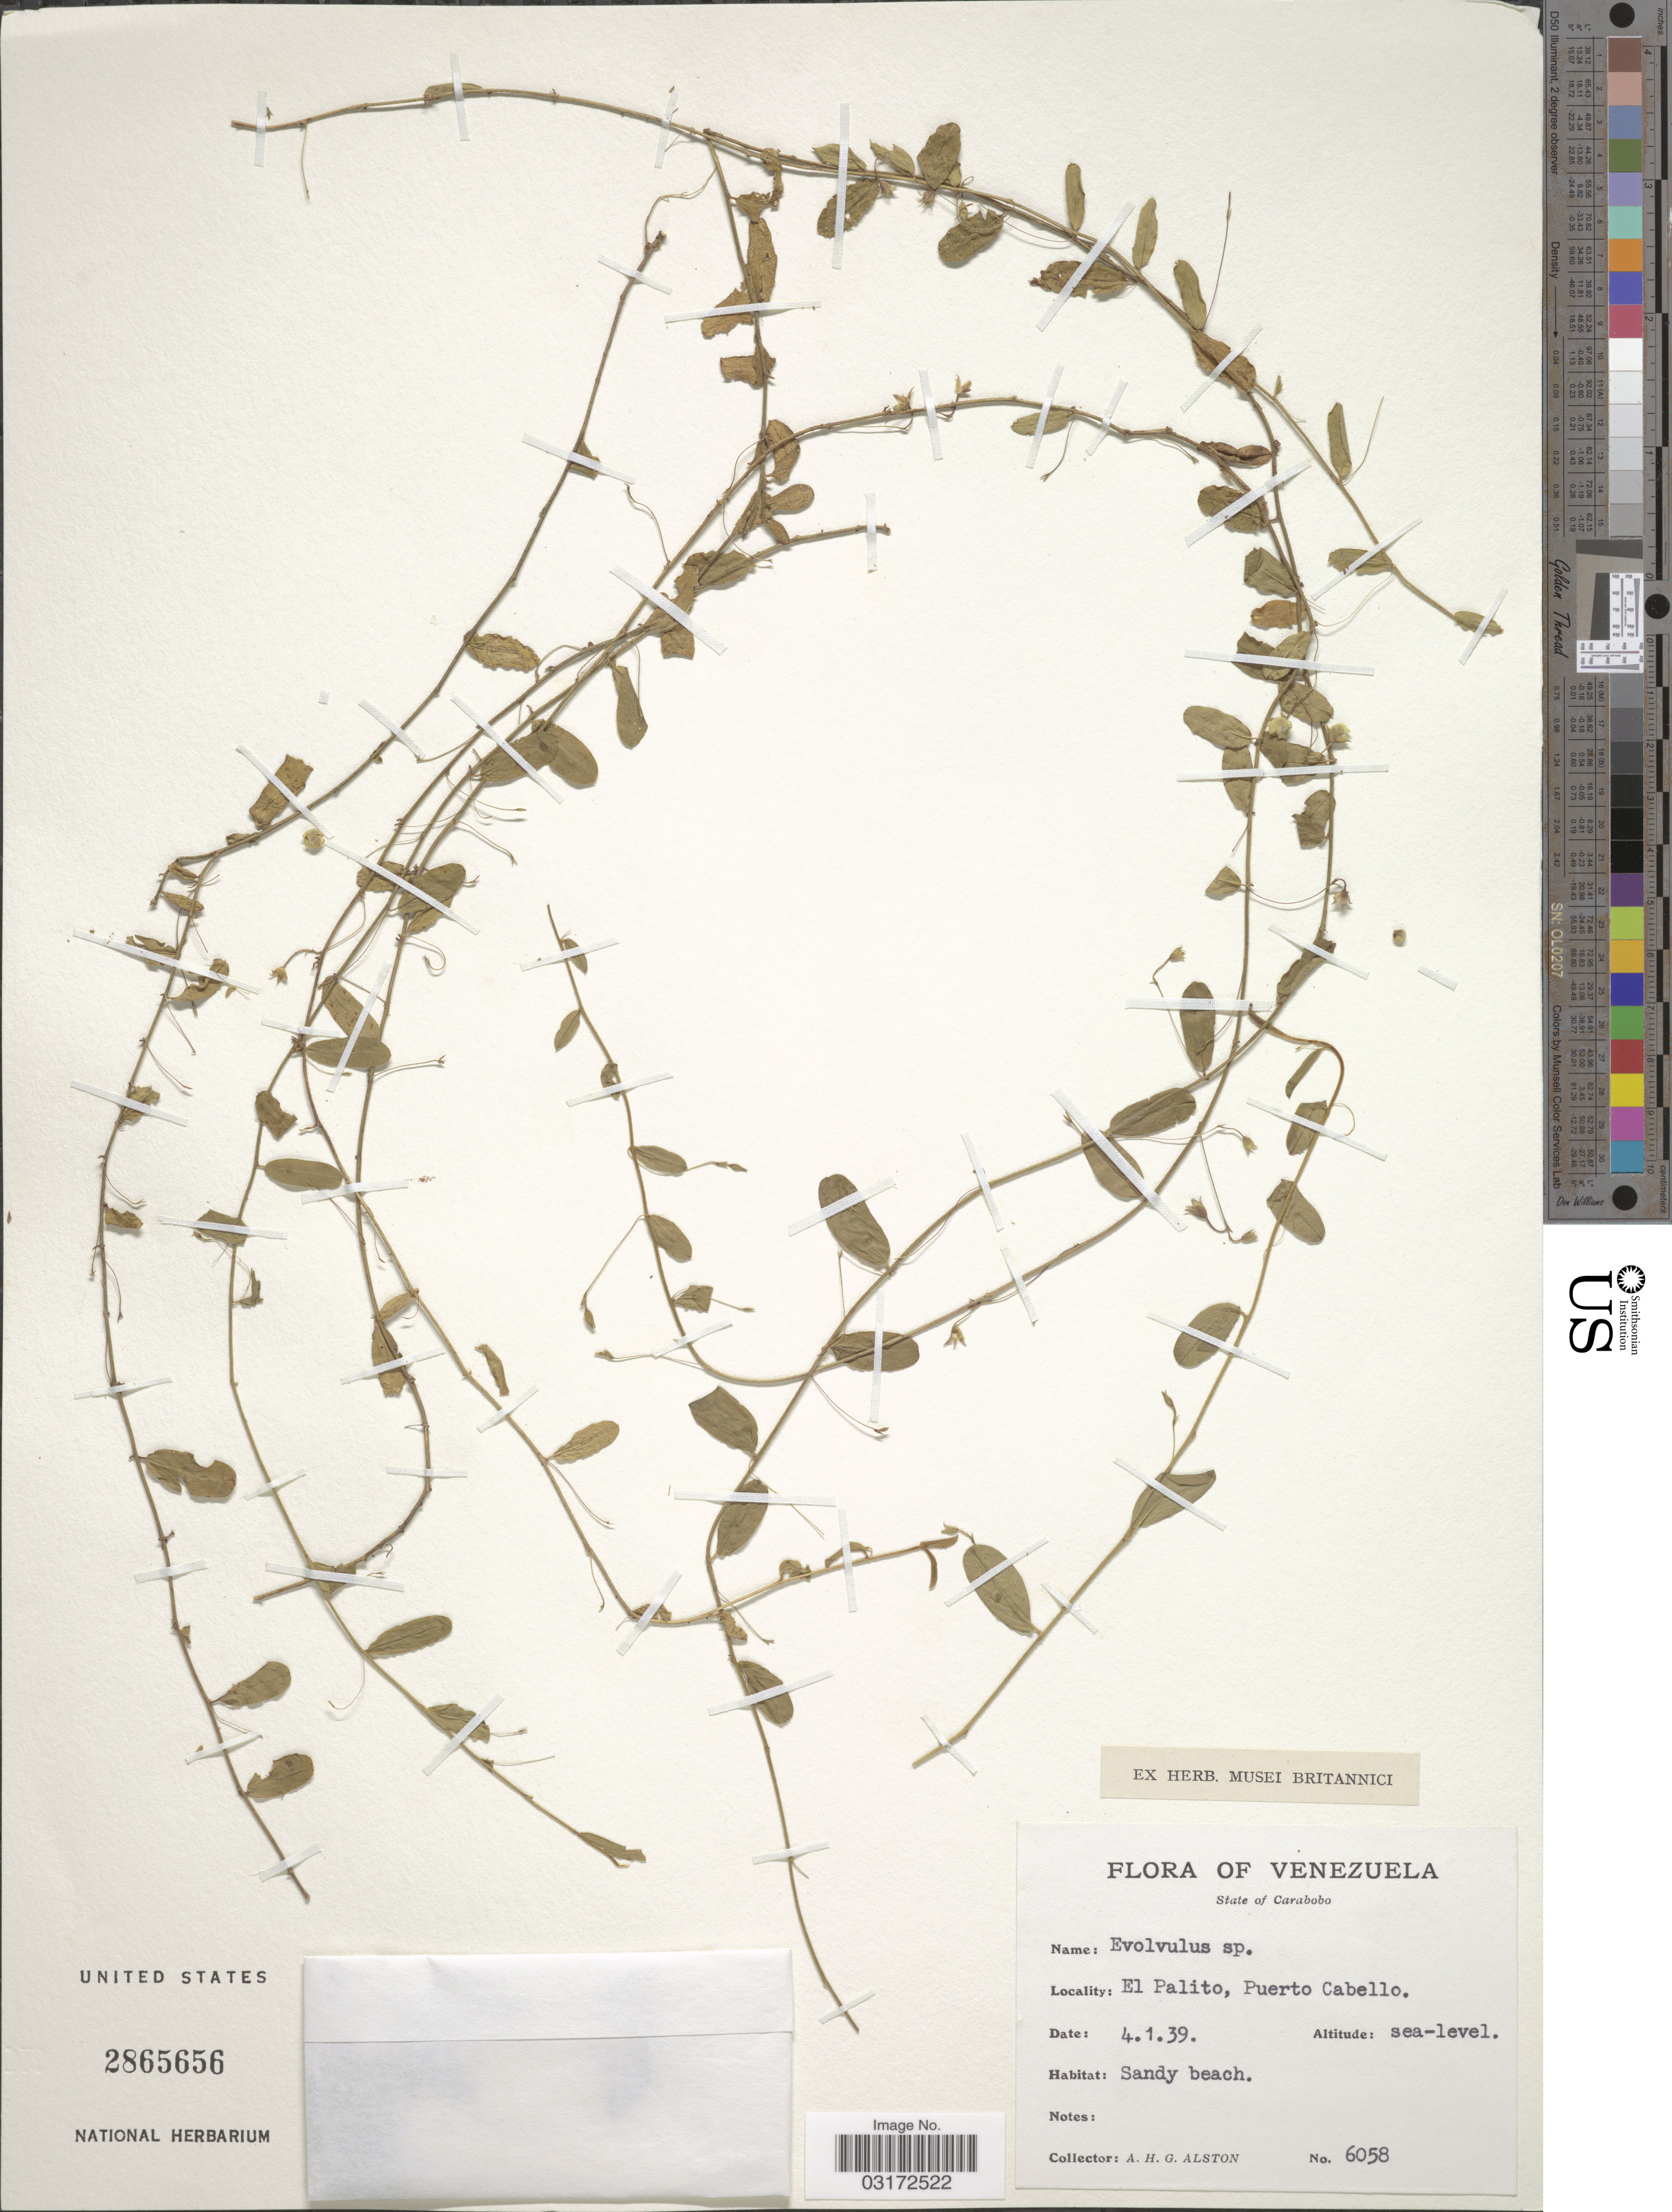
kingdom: Plantae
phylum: Tracheophyta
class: Magnoliopsida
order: Solanales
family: Convolvulaceae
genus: Evolvulus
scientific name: Evolvulus sp.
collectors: A. H. Alston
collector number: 6058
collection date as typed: Transcribed d/m/y: 4/1/39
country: Venezuela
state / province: Carabobo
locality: El Palito, Puerto Cabello.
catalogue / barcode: US 2865656